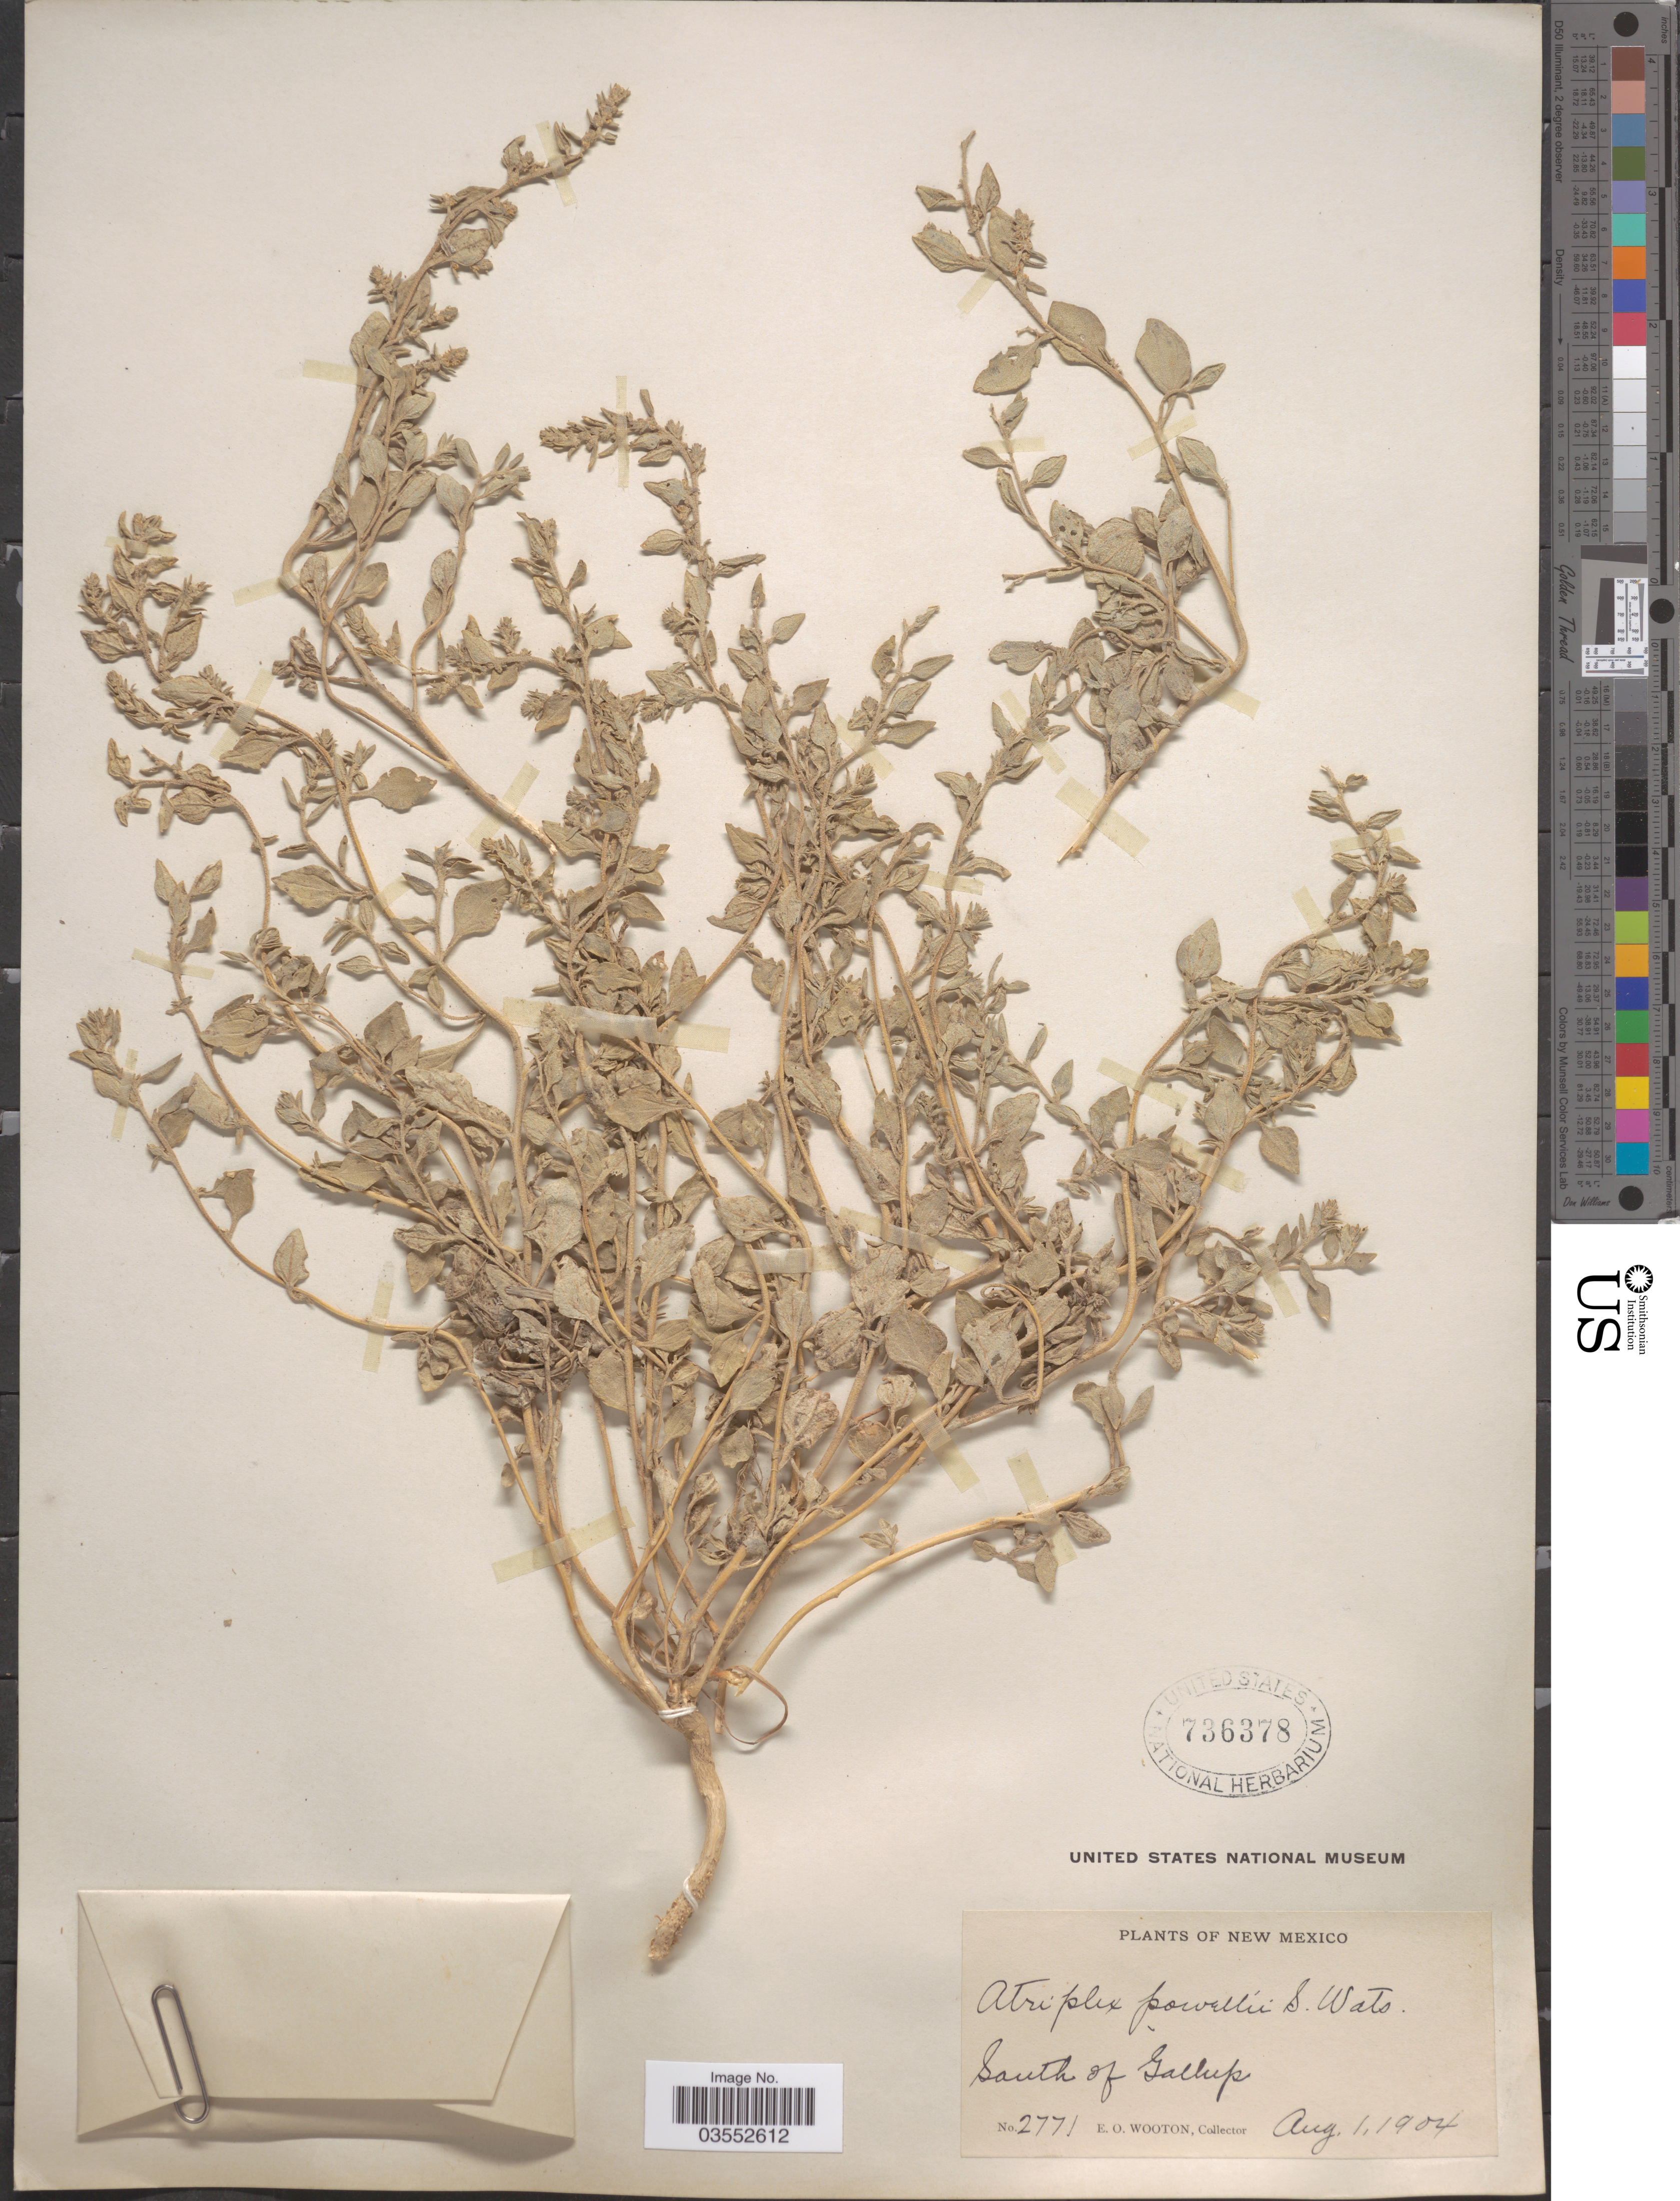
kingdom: Plantae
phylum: Tracheophyta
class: Magnoliopsida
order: Caryophyllales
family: Amaranthaceae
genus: Atriplex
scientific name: Atriplex powellii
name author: S. Watson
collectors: E. O. Wooton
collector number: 2771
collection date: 1904-08-01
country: United States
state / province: New Mexico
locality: South of Gallup.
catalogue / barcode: US 736378